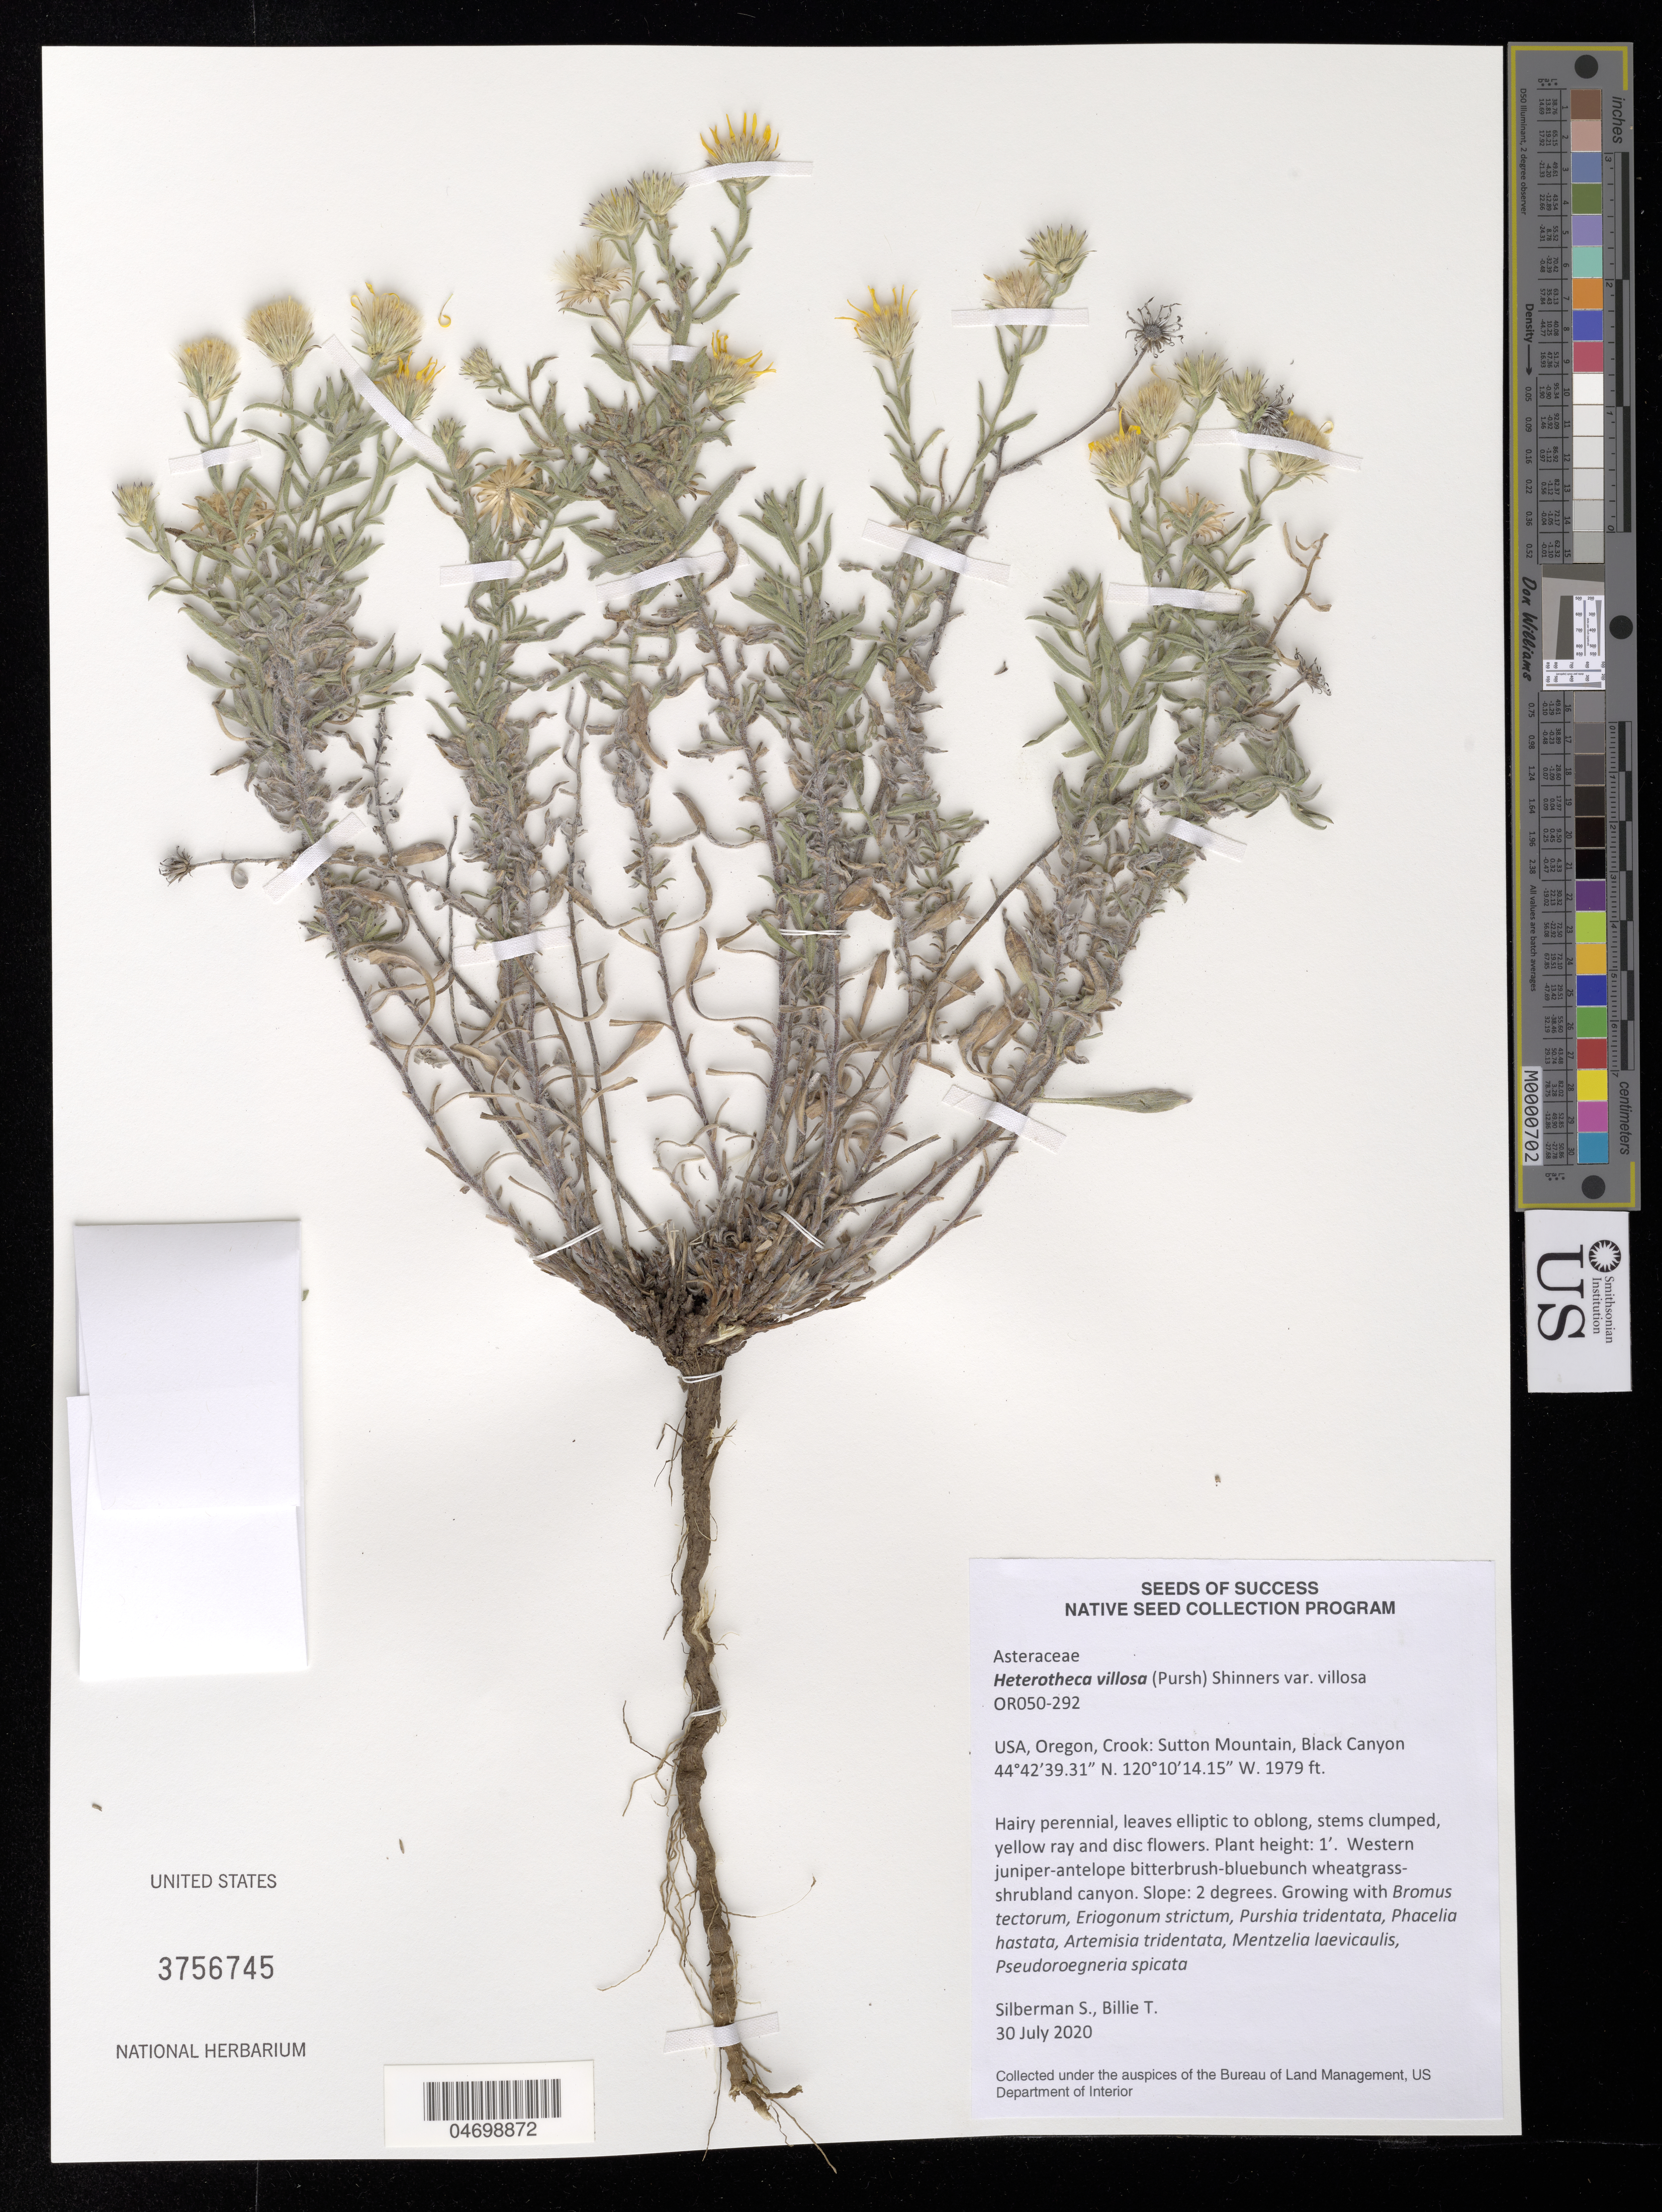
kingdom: Plantae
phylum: Tracheophyta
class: Magnoliopsida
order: Asterales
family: Asteraceae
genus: Heterotheca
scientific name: Heterotheca villosa var. villosa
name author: (Pursh) Shinners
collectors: S. Silberman & T. Billie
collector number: OR050-292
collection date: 2020-07-30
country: United States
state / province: Oregon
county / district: Crook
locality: Sutton Mtn, Black Canyon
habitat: Western juniper-antelope bitterbrush-bluebunch wheatgrass-shrubland canyon.. With Artemisia tridentata, Bromus tectorum, Purshia tridentata, etc.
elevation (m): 603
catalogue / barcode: US 3756745